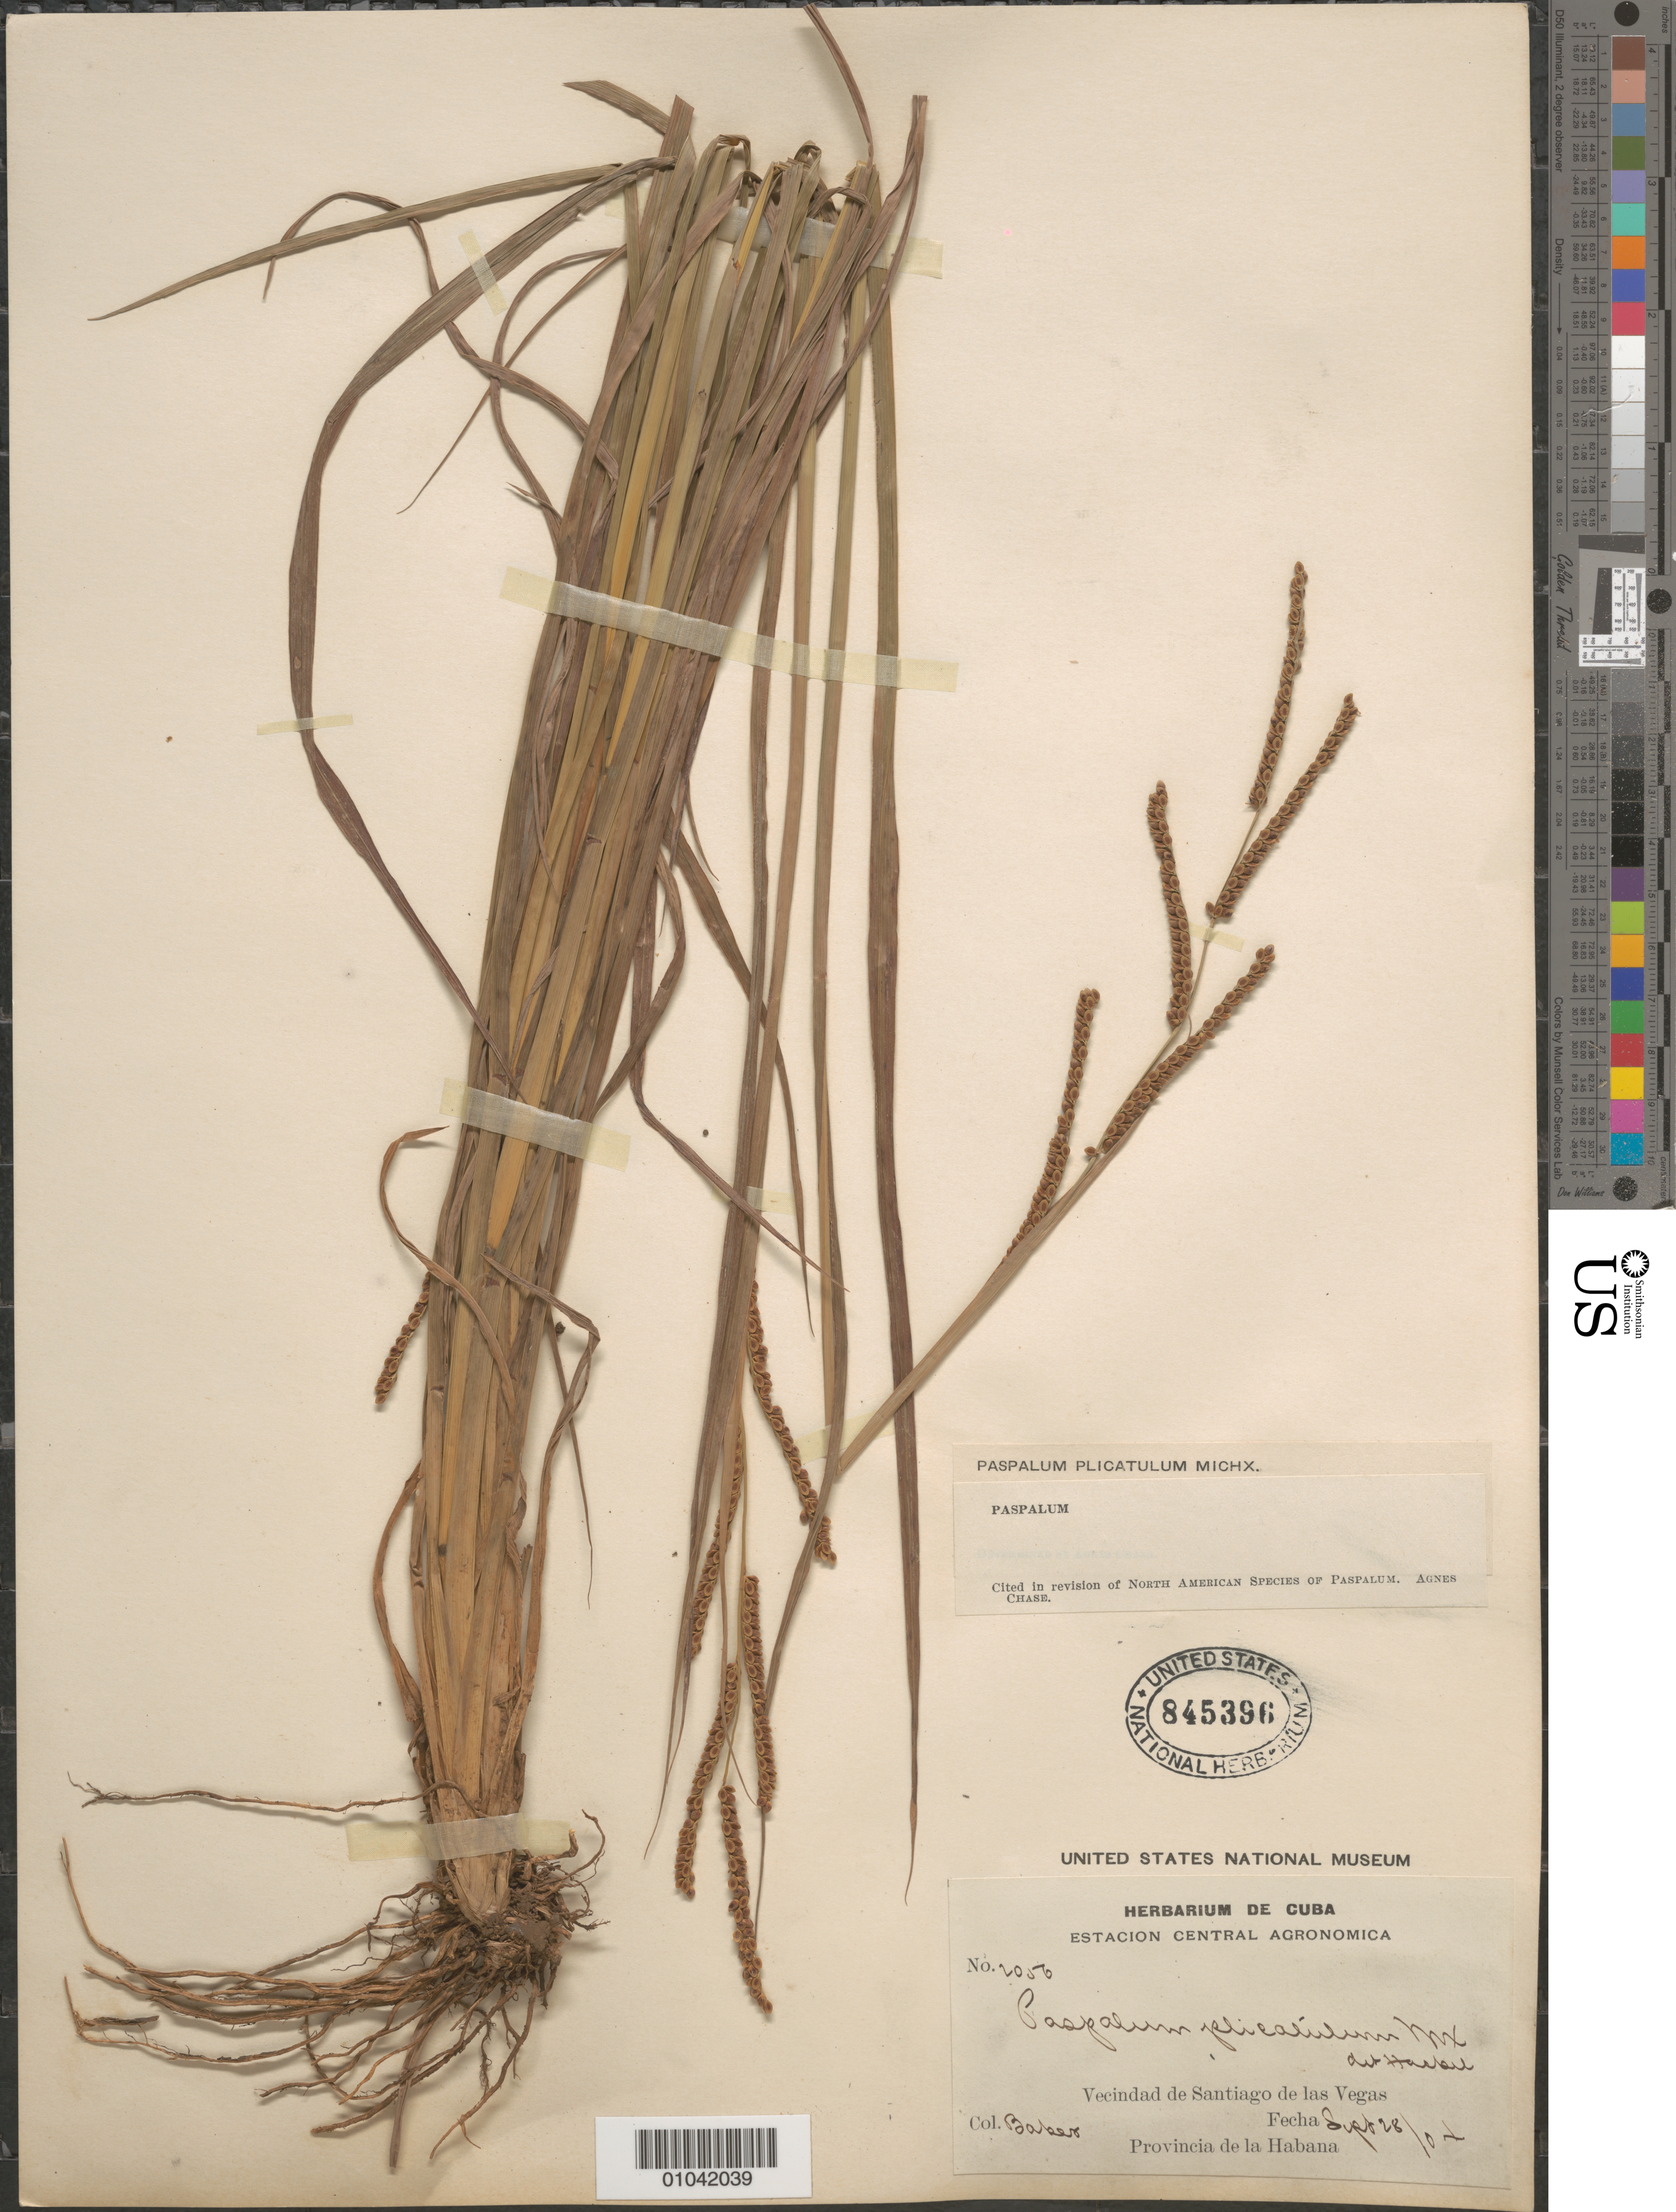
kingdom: Plantae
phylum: Tracheophyta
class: Liliopsida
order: Poales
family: Poaceae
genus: Paspalum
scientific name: Paspalum plicatulum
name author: Michx.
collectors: C. F. Baker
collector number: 2056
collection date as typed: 28 Sep 1904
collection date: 1904-09-28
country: Cuba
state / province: La Habana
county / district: Municipio Boyeros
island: Cuba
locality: Santiago de las Vegas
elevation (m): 97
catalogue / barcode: US 845396